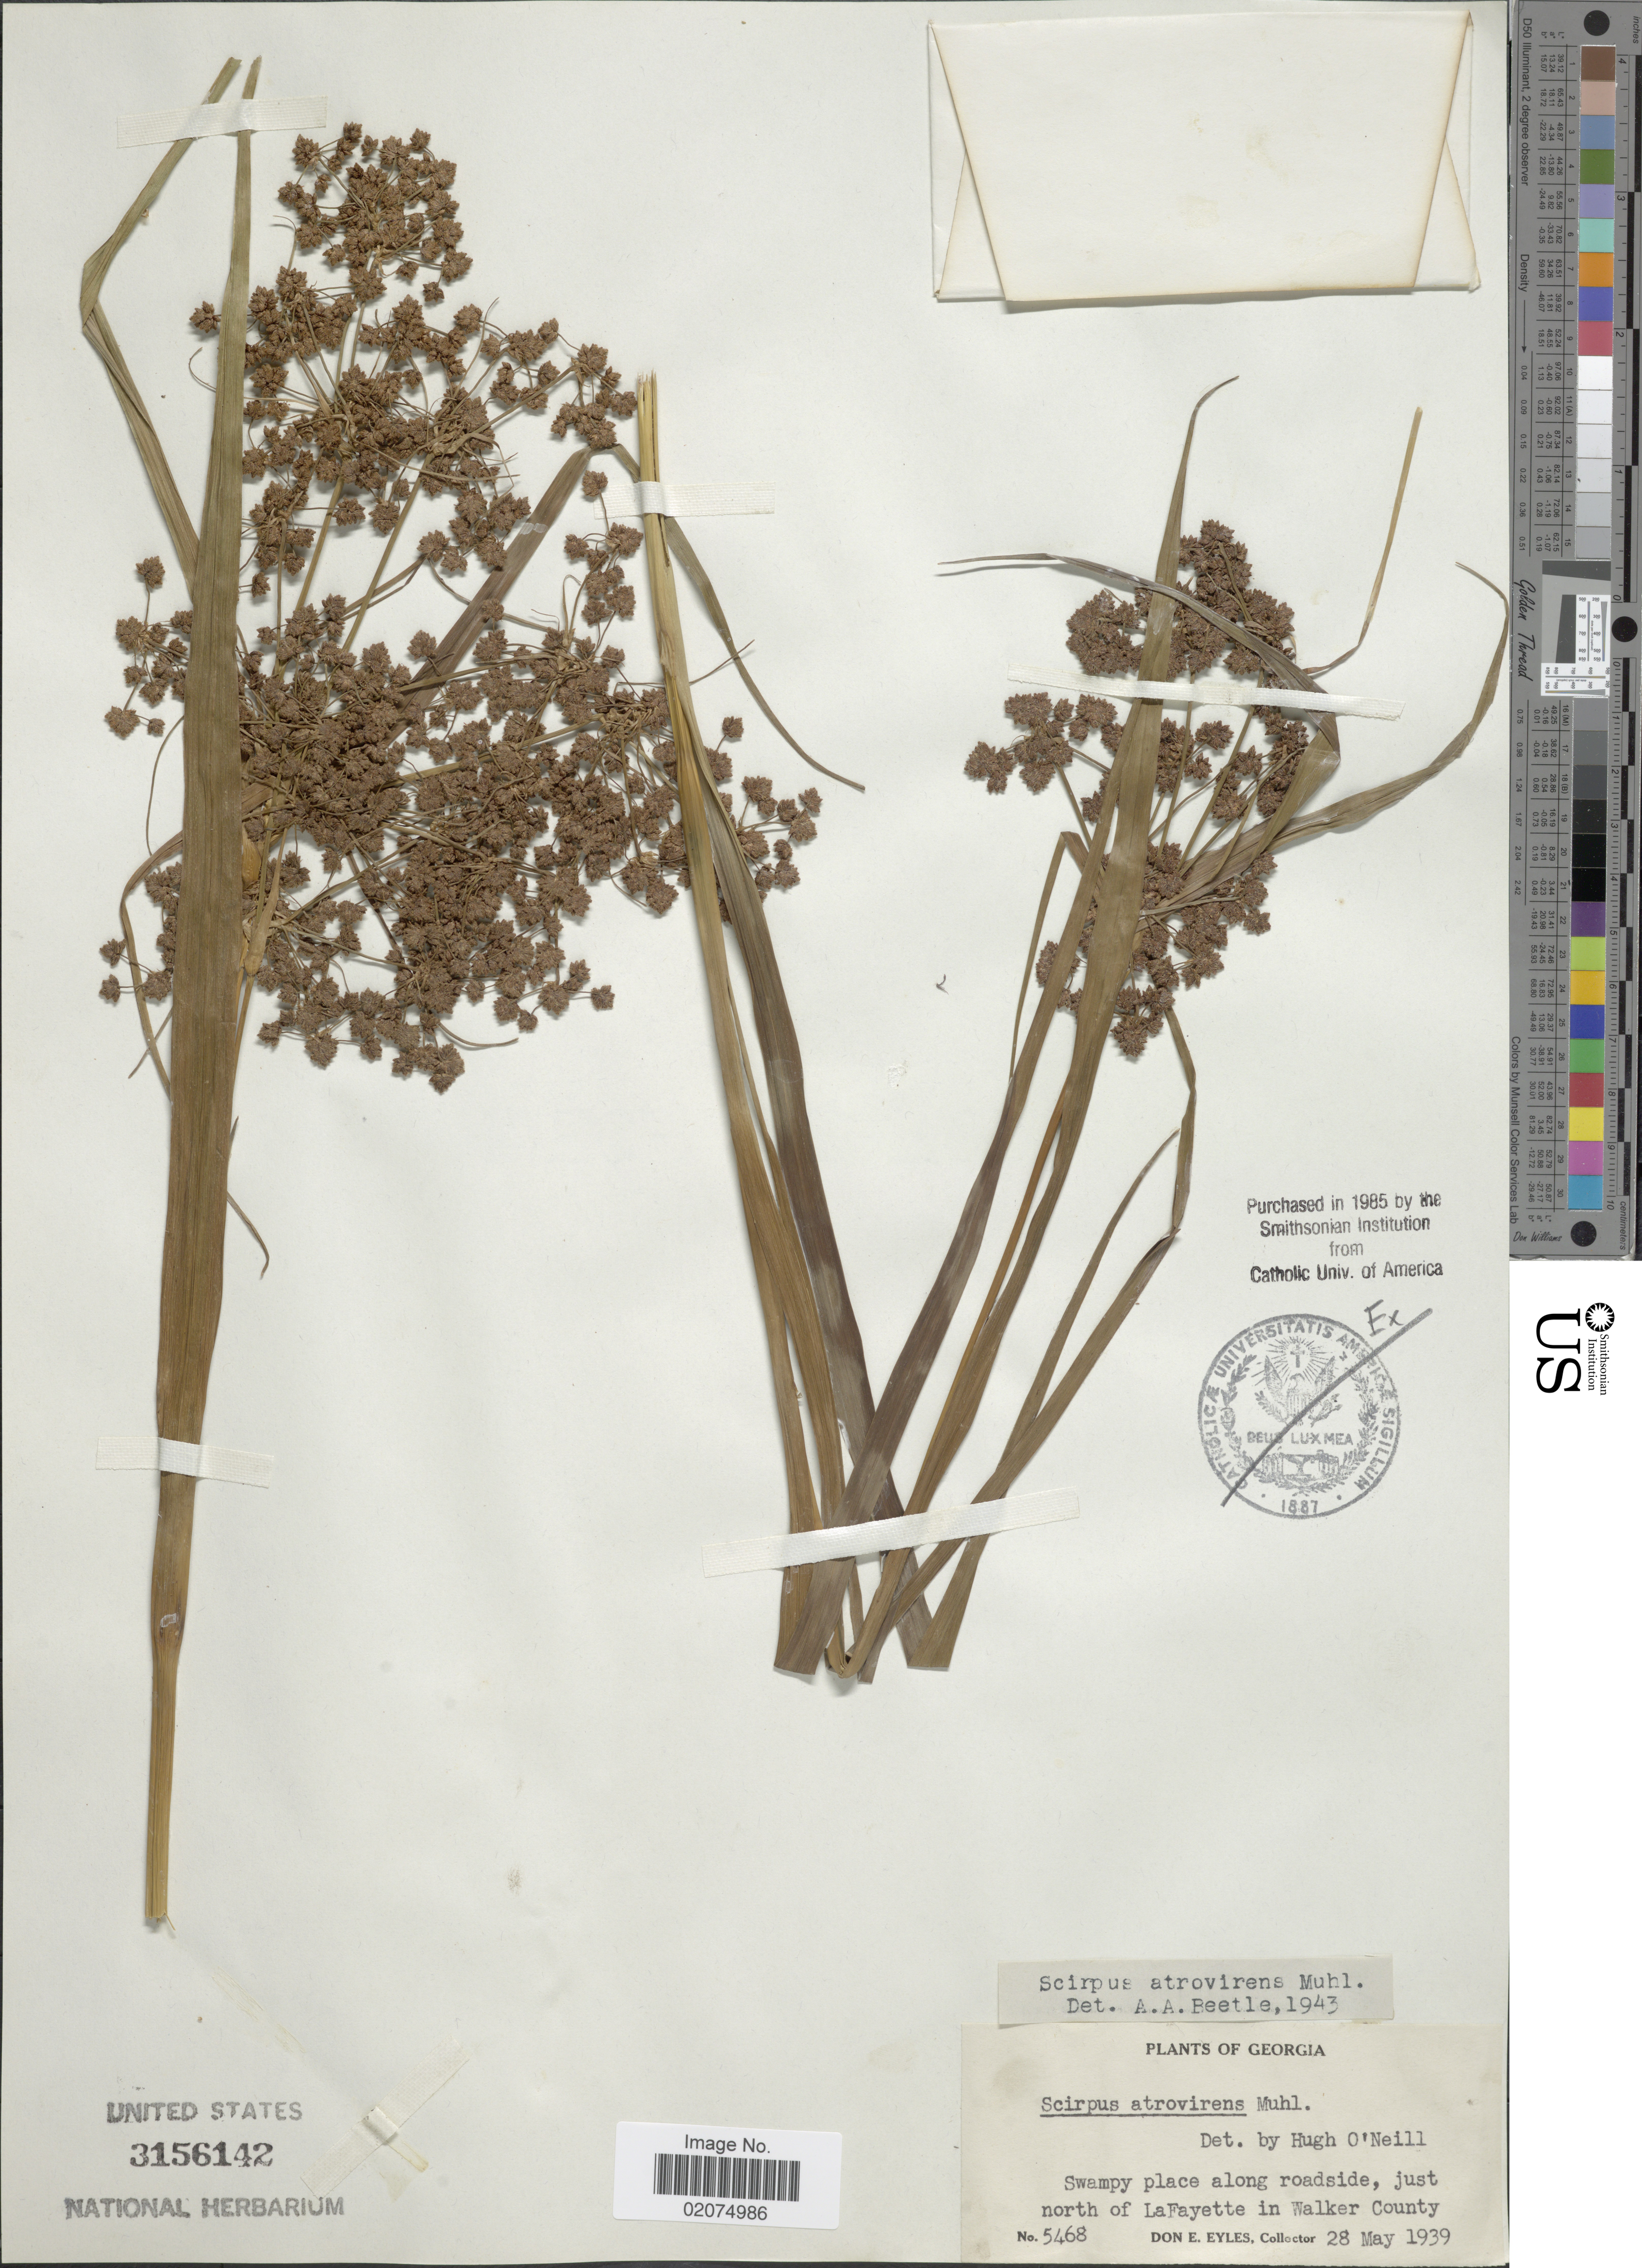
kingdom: Plantae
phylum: Tracheophyta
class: Liliopsida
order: Poales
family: Cyperaceae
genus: Scirpus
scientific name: Scirpus atrovirens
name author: Willd.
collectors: D. Eyles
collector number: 5468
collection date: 1939-05-28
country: United States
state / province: Georgia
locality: Just north of LaFayette in Walker County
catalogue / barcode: US 3156142